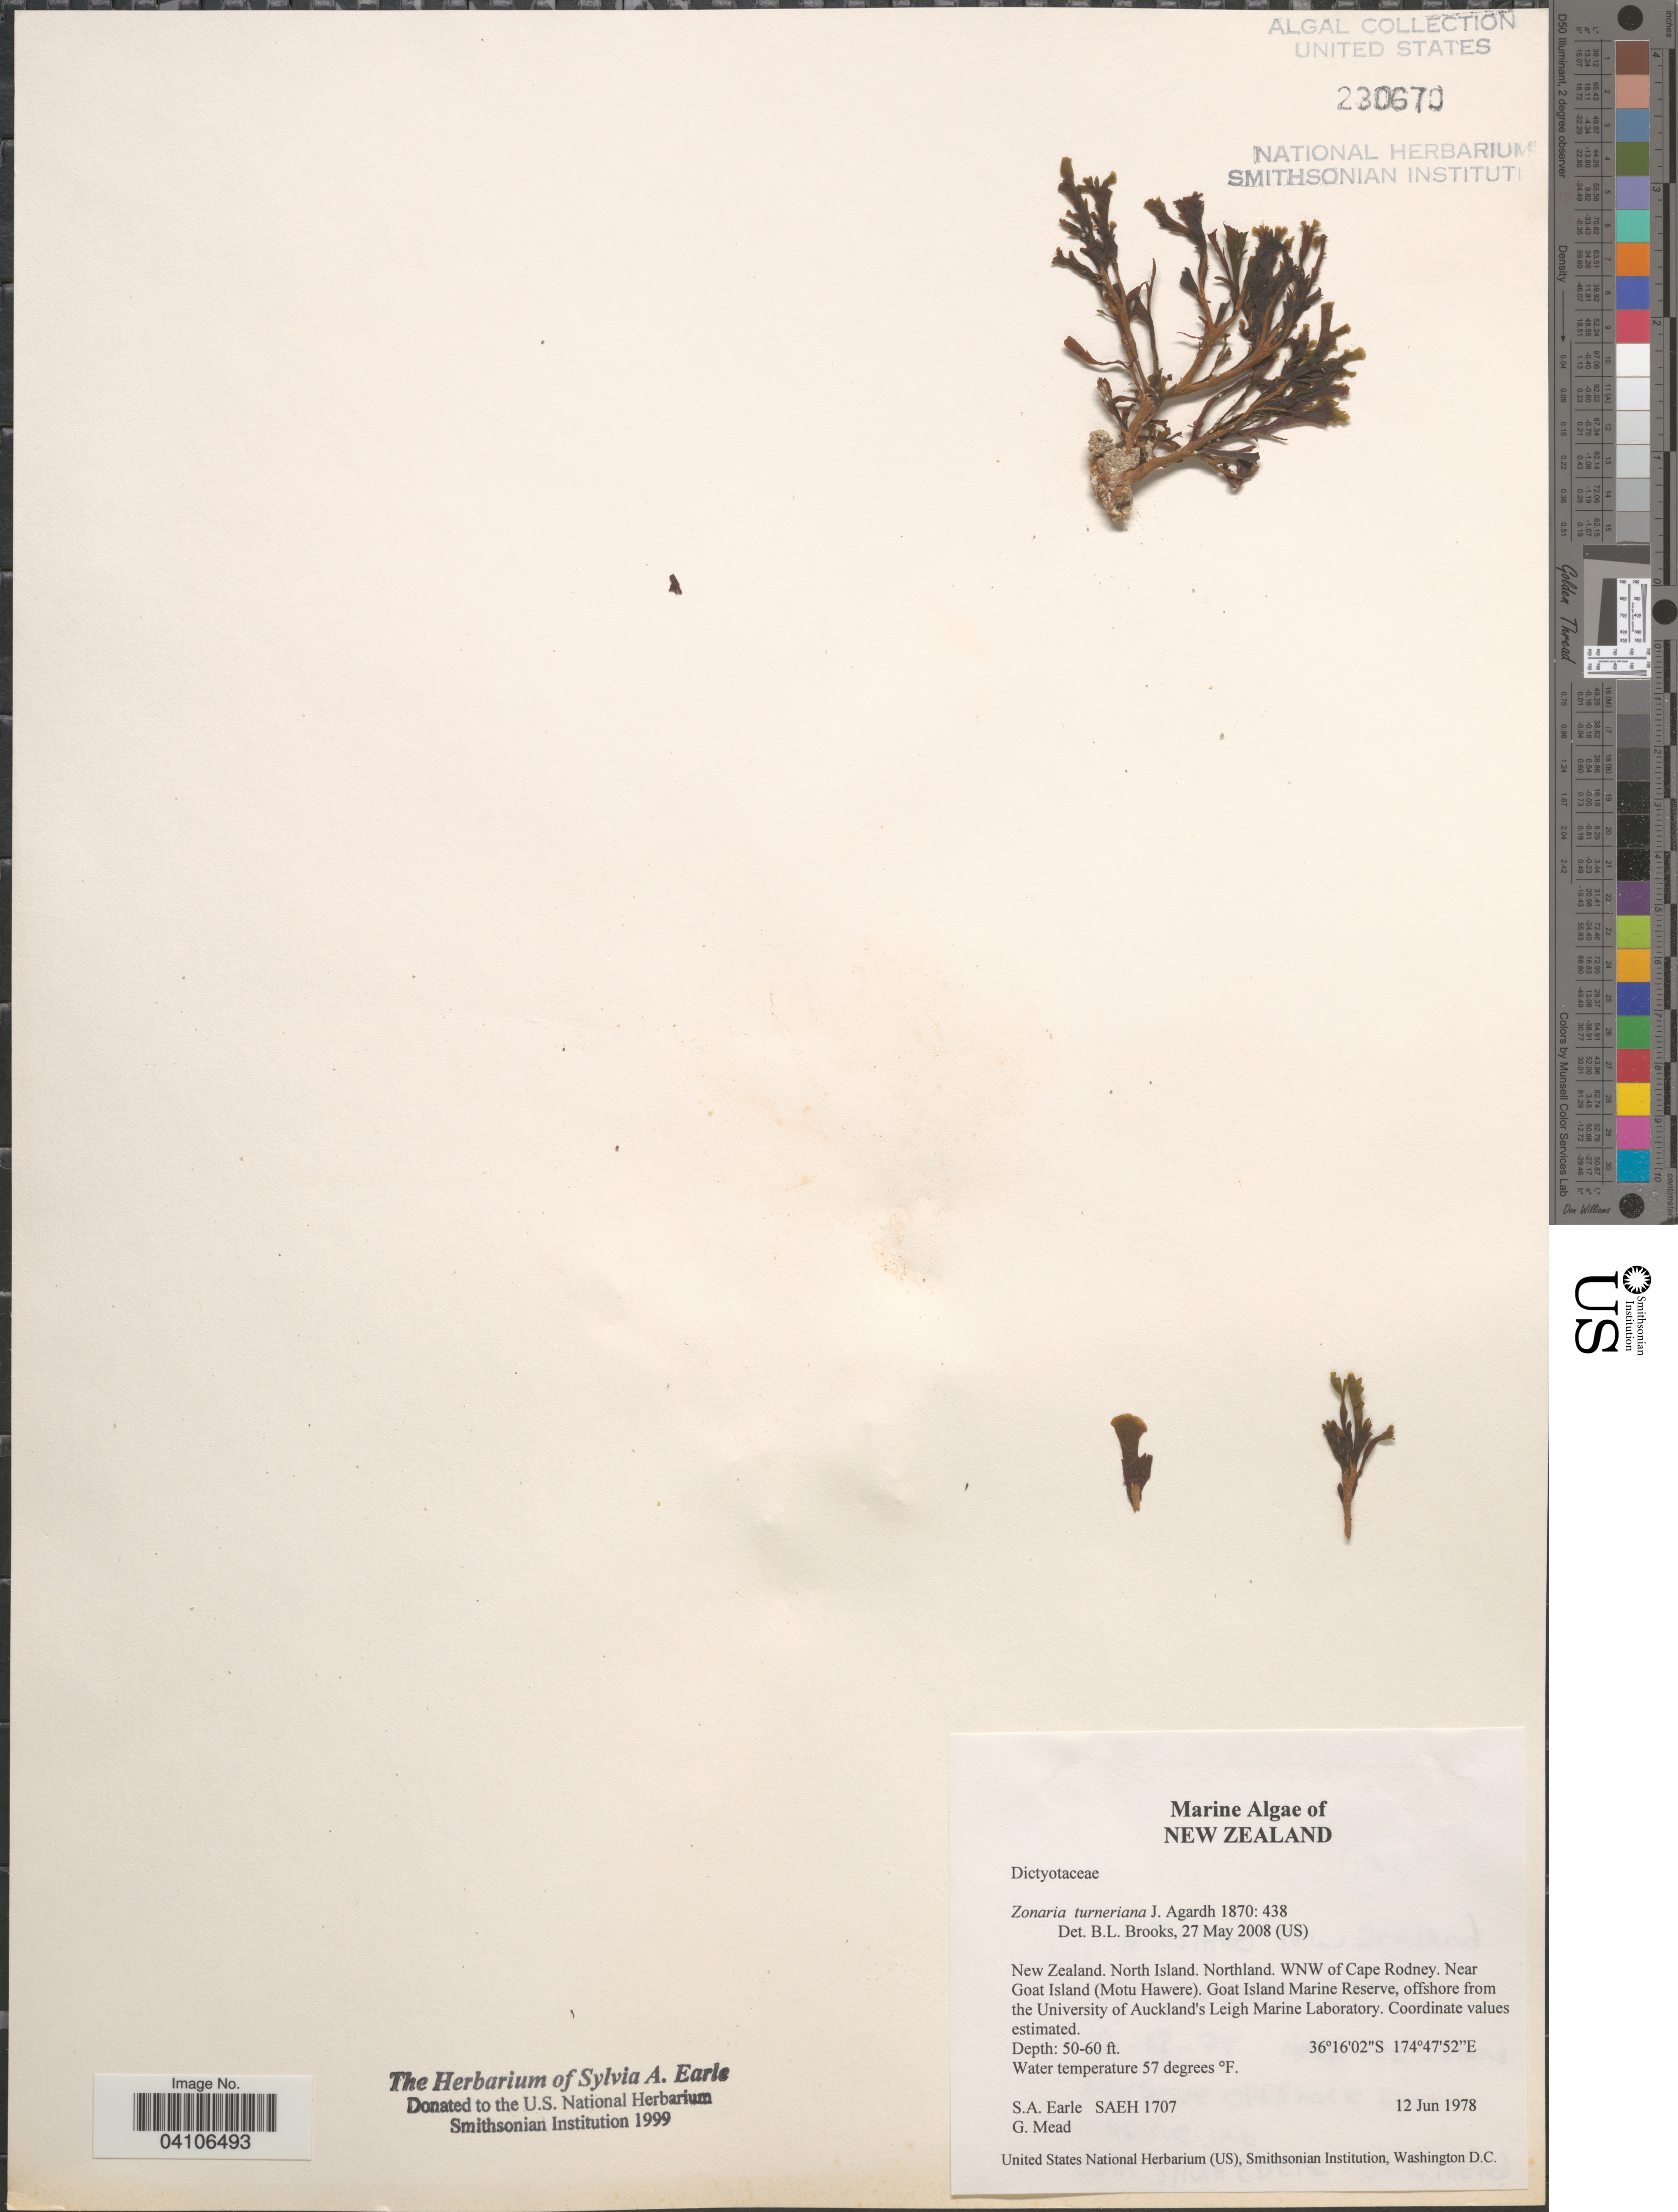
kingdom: Chromista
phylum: Ochrophyta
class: Phaeophyceae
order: Dictyotales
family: Dictyotaceae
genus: Zonaria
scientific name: Zonaria turneriana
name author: J. Agardh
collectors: S. A. Earle & G. Mead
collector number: SAEH1707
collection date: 1978-06-12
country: New Zealand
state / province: Northland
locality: North Island. WNW of Cape Rodney. Near Goat Island (Motu Hawere). Goat Island Marine Reserve, offshore from the University of Auckland's Leigh Marine Laboratory.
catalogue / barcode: US 230670